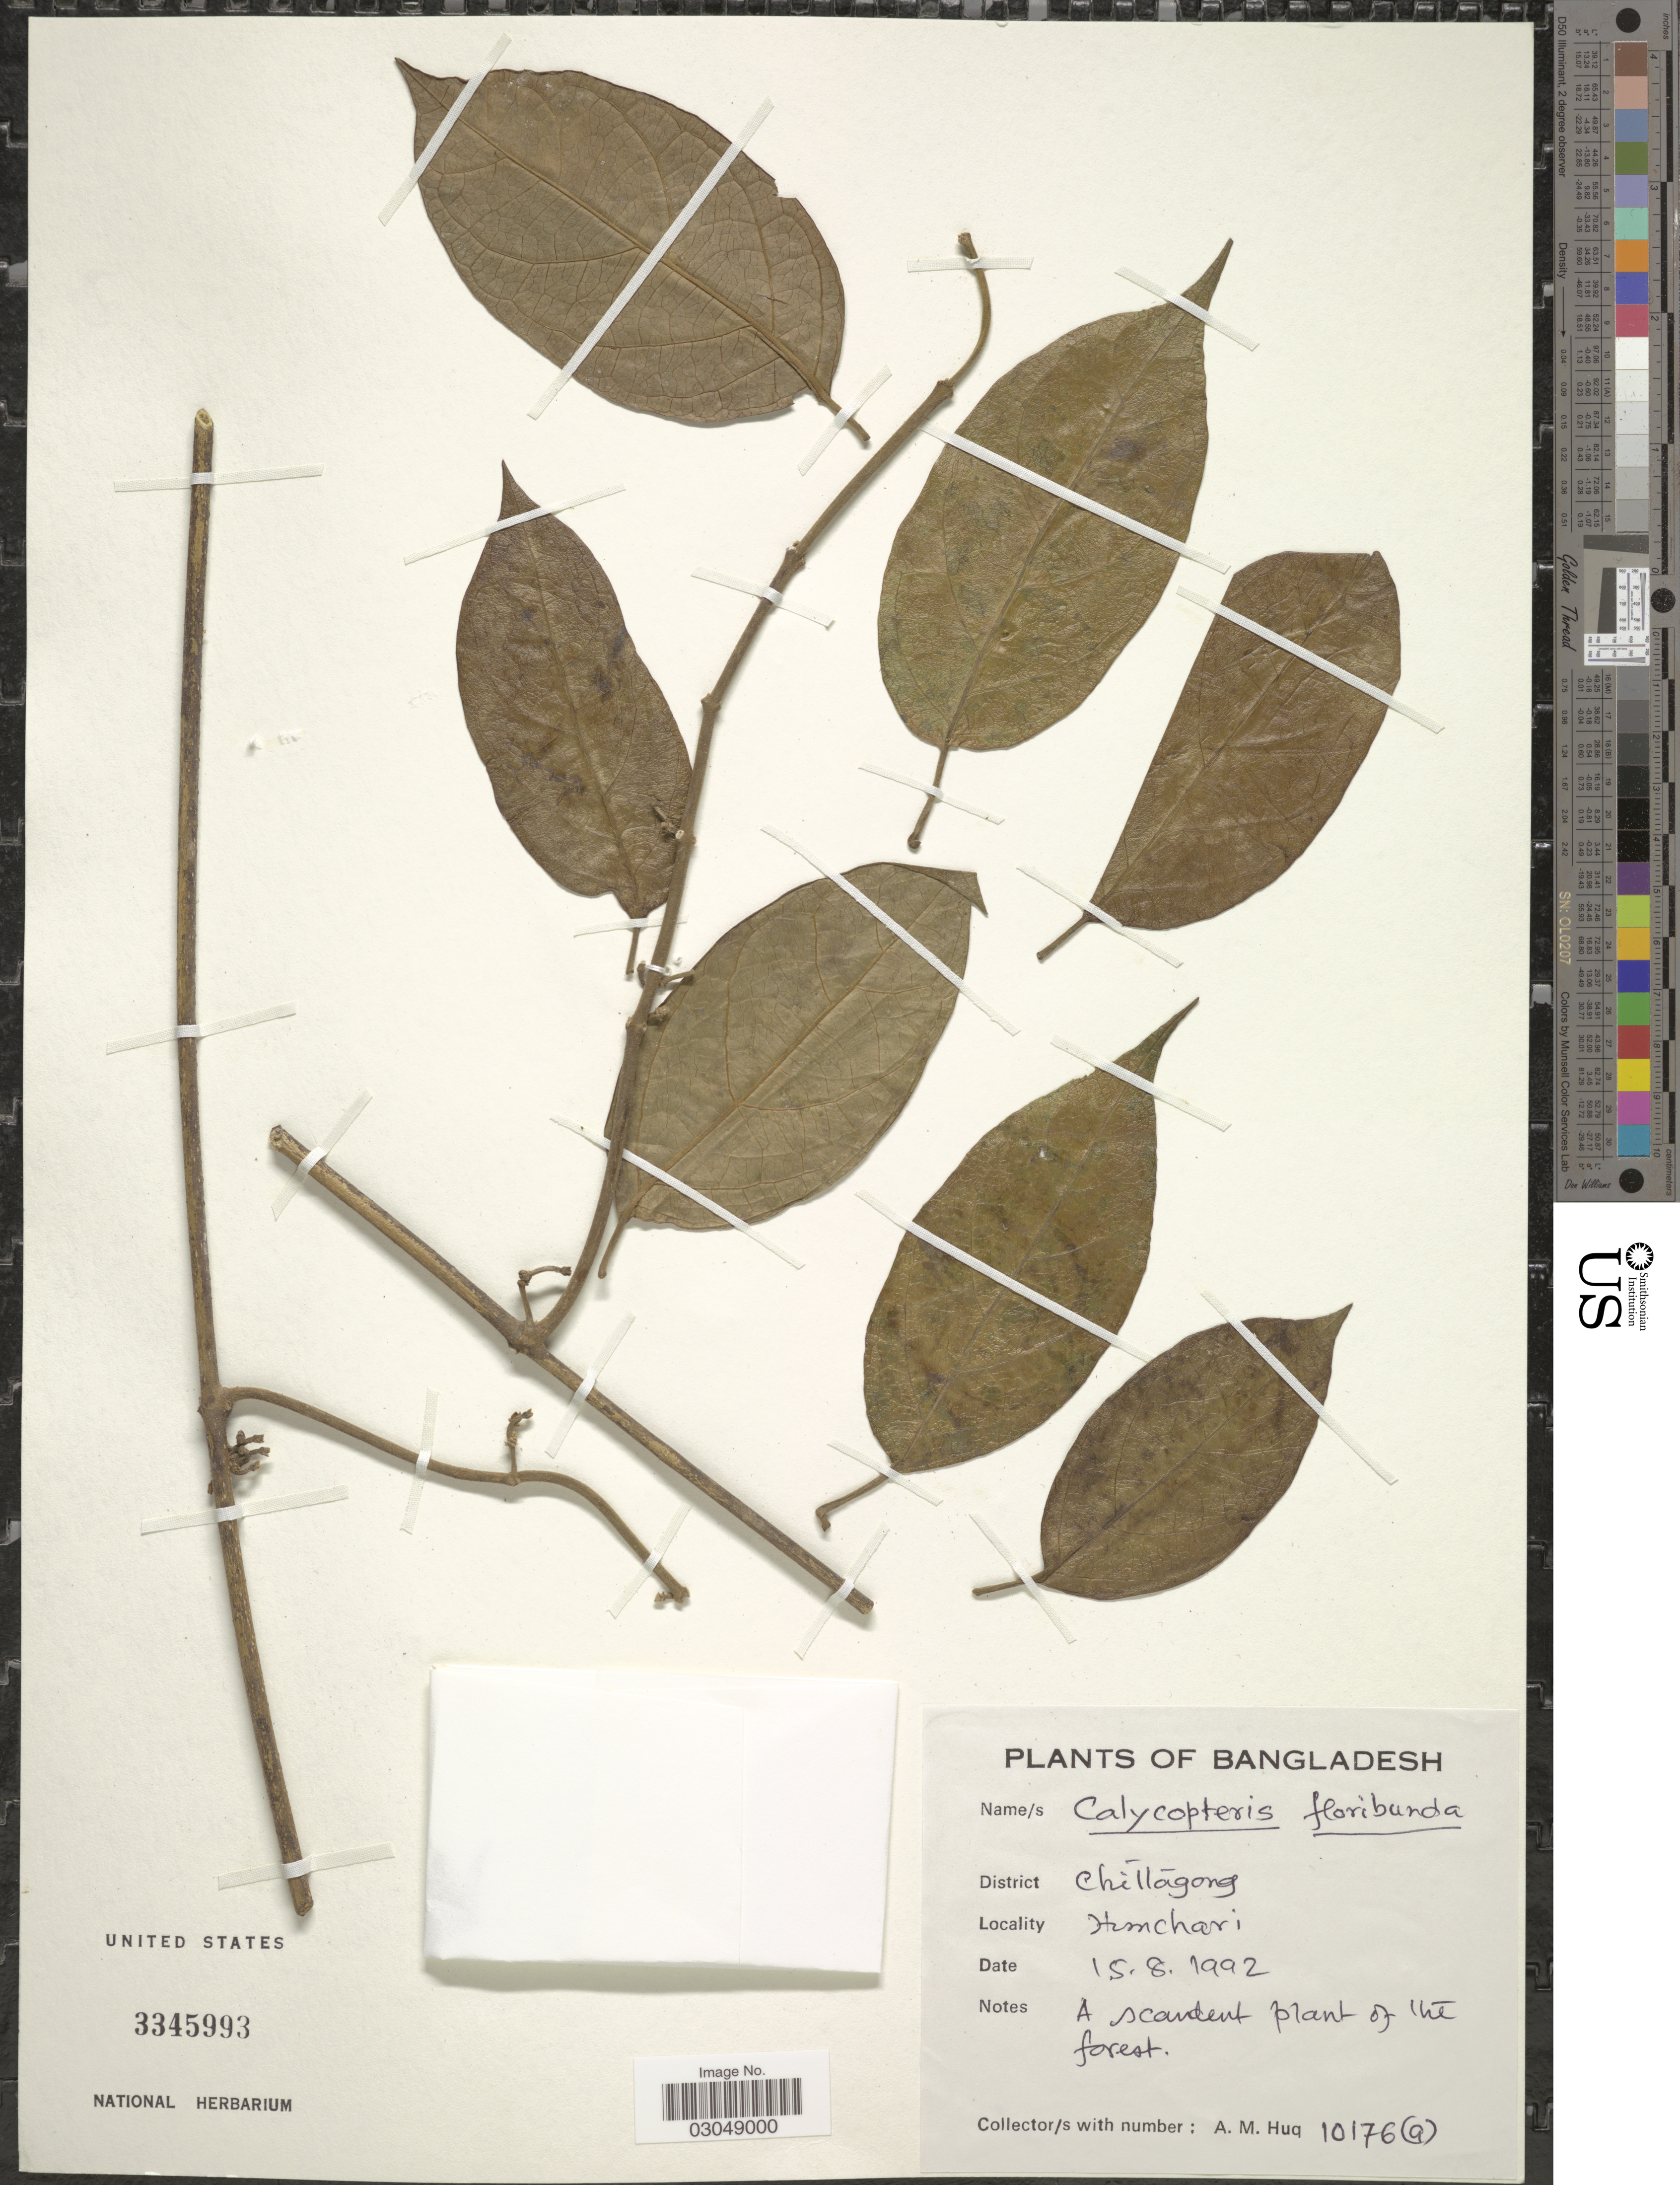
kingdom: Plantae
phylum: Tracheophyta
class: Magnoliopsida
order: Myrtales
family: Combretaceae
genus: Getonia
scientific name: Getonia floribunda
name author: Roxb.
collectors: A. M. Huq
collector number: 10176(a)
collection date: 1992-08-15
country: Bangladesh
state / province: Chittagong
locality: District Chittágong, Himchari.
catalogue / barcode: US 3345993